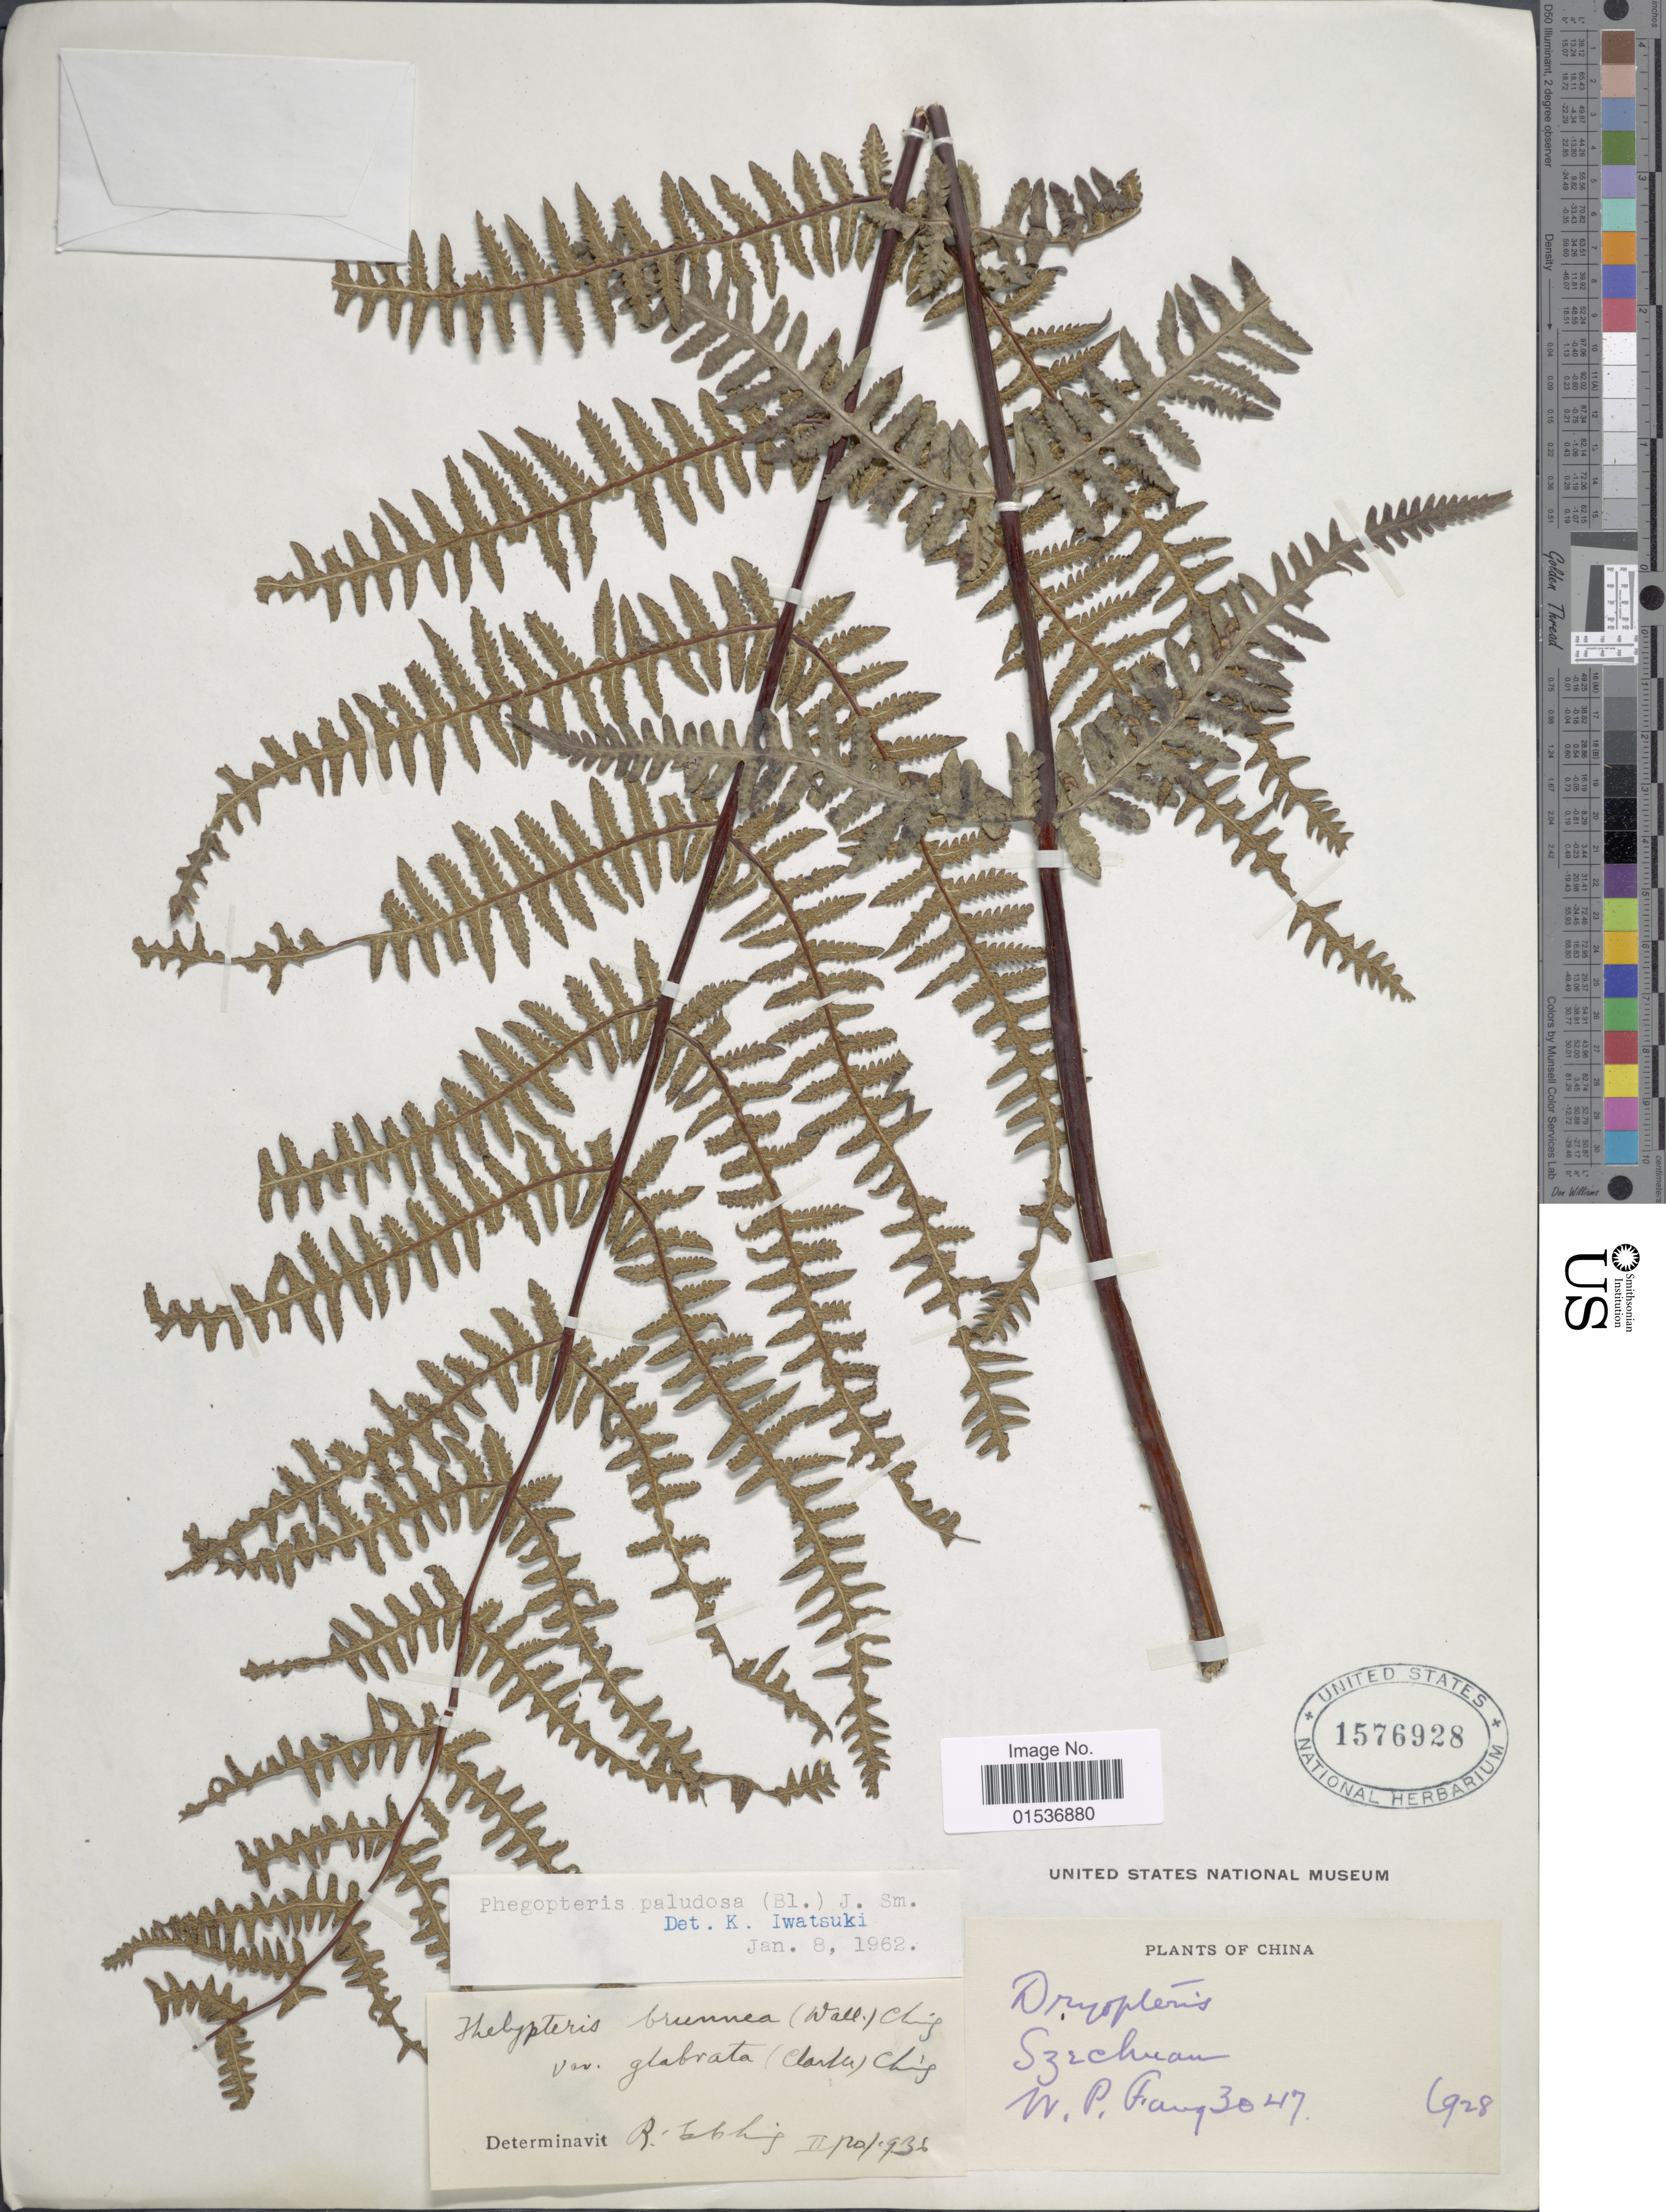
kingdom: Plantae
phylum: Tracheophyta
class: Polypodiopsida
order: Polypodiales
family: Thelypteridaceae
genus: Pseudophegopteris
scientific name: Pseudophegopteris paludosa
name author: (Blume) Ching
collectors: W. P. Fang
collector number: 3047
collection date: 1928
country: China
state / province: Sichuan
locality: China, Szechuan.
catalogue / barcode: US 1576928